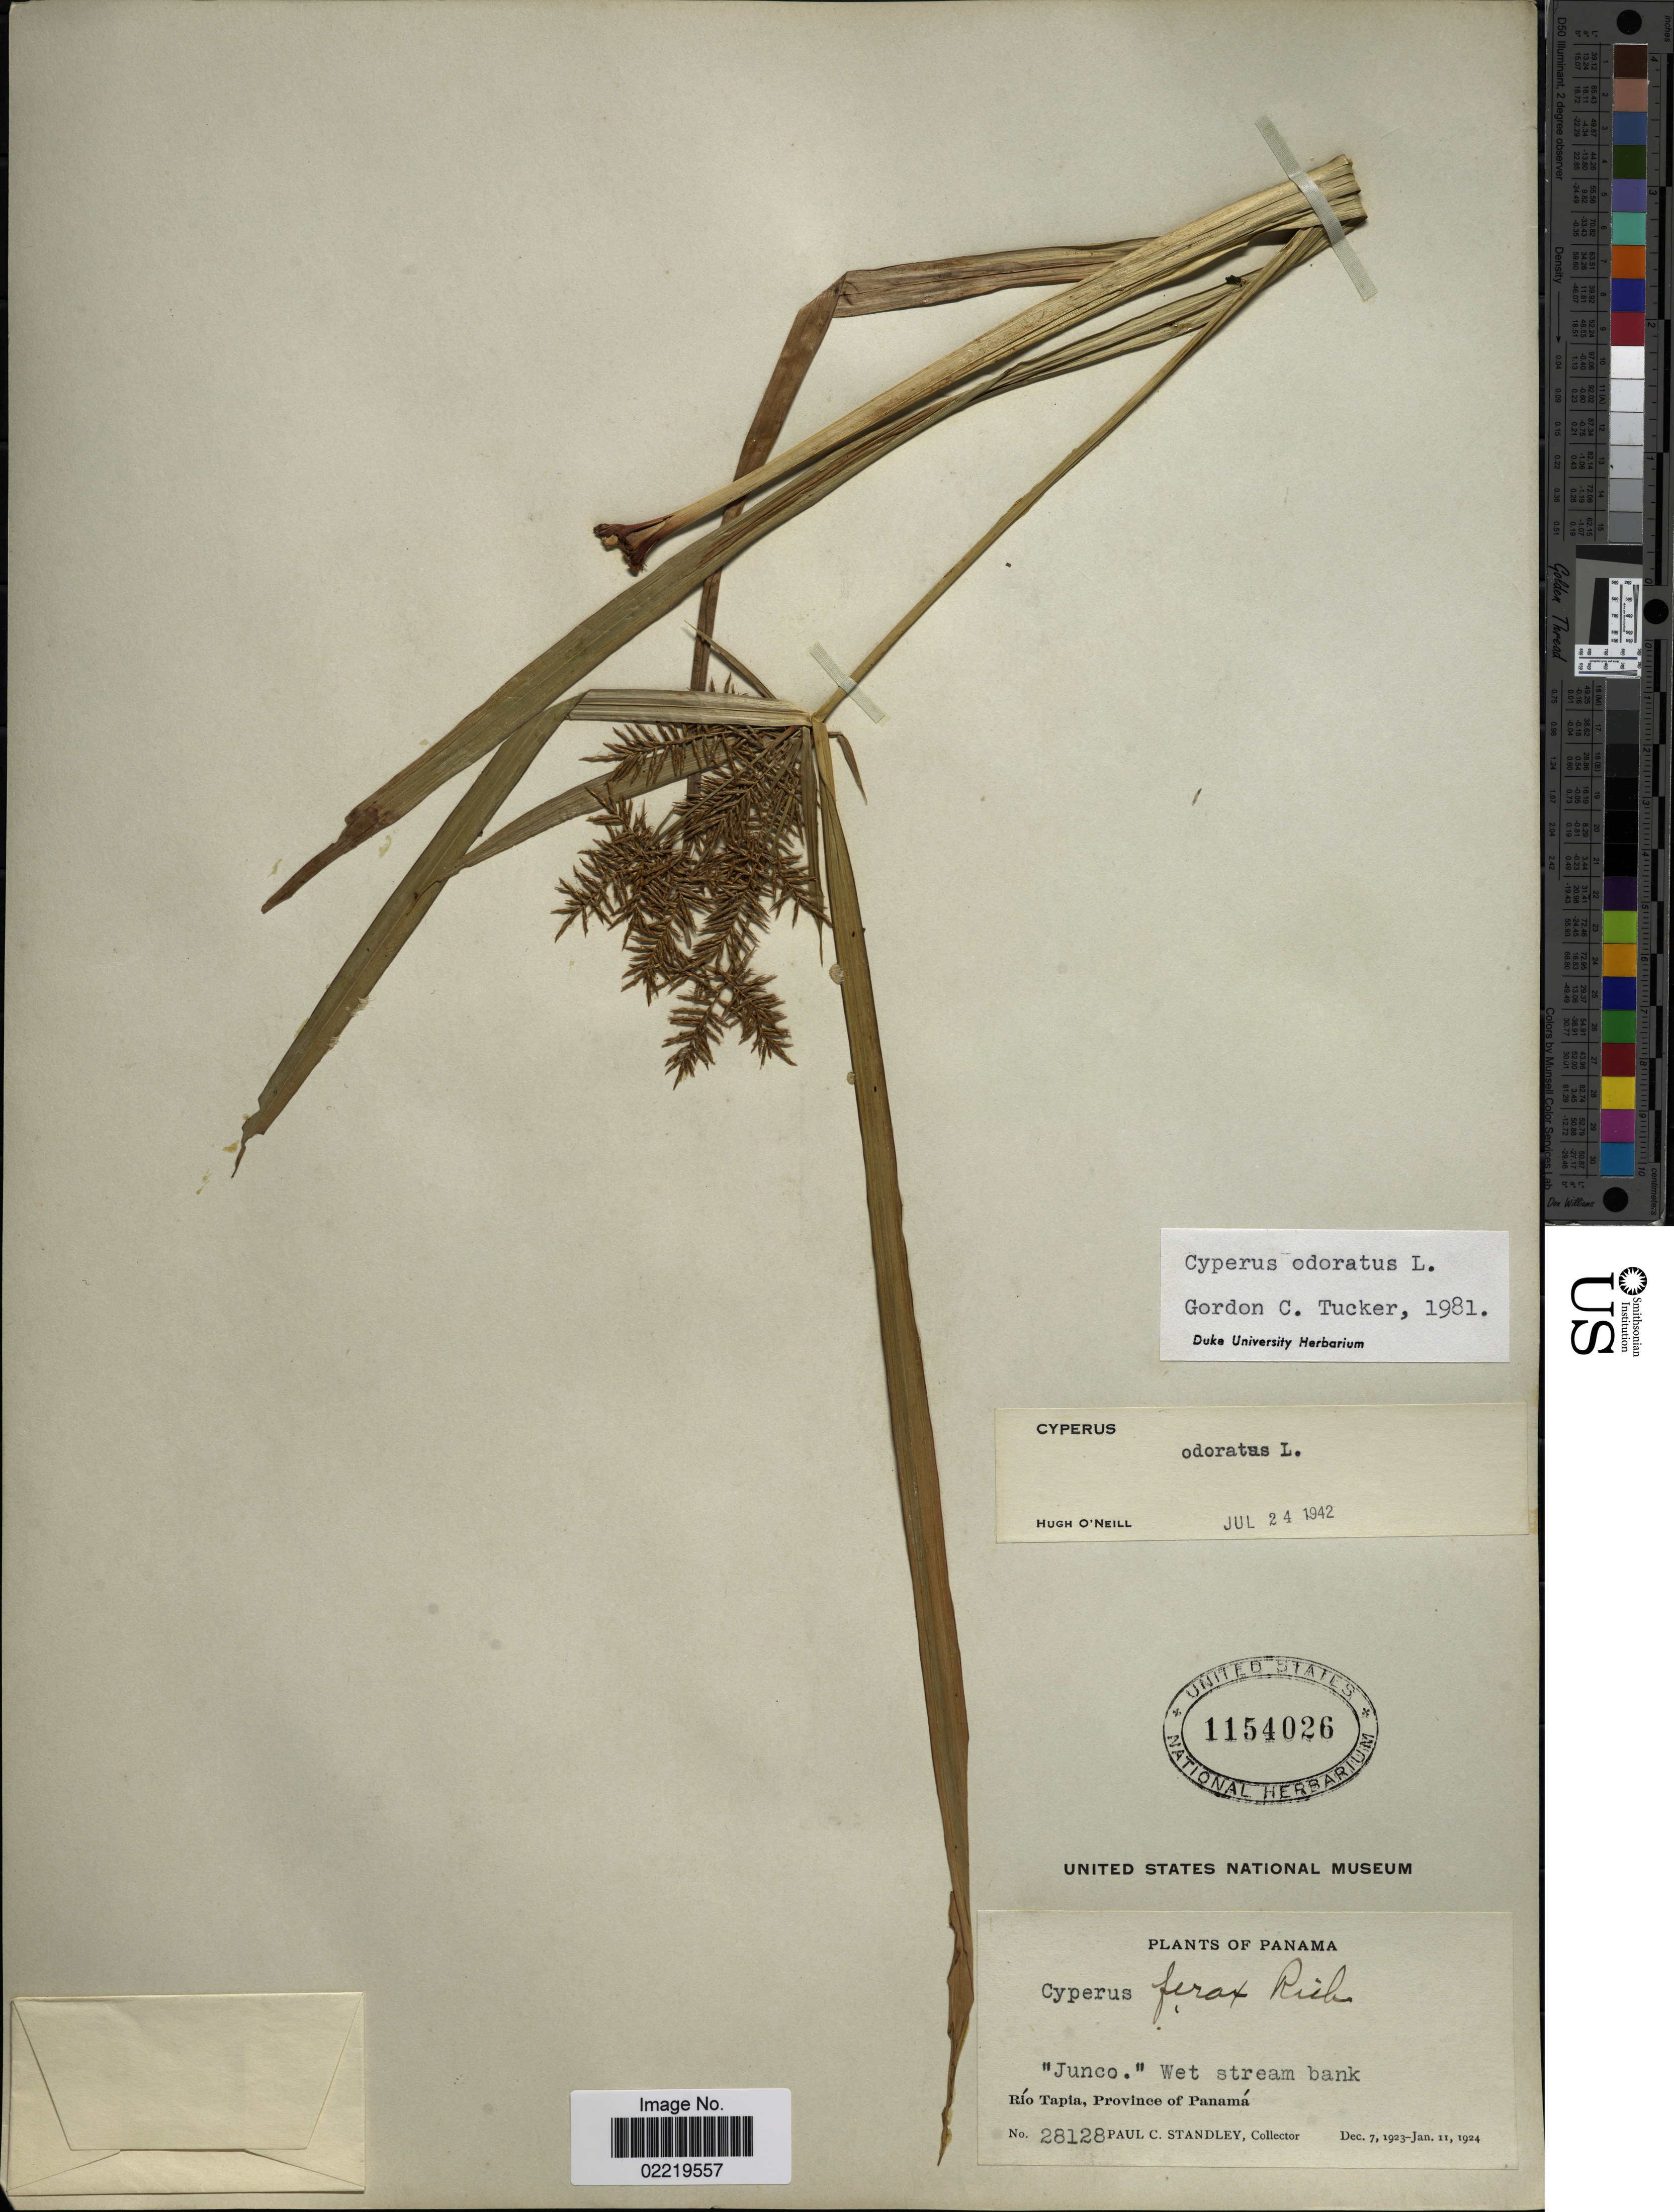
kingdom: Plantae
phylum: Tracheophyta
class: Liliopsida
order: Poales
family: Cyperaceae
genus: Cyperus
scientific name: Cyperus odoratus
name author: L.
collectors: P. C. Standley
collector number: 28128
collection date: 1923-12-07/1924-01-11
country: Panama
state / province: Panamá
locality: Junco.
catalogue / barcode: US 1154026